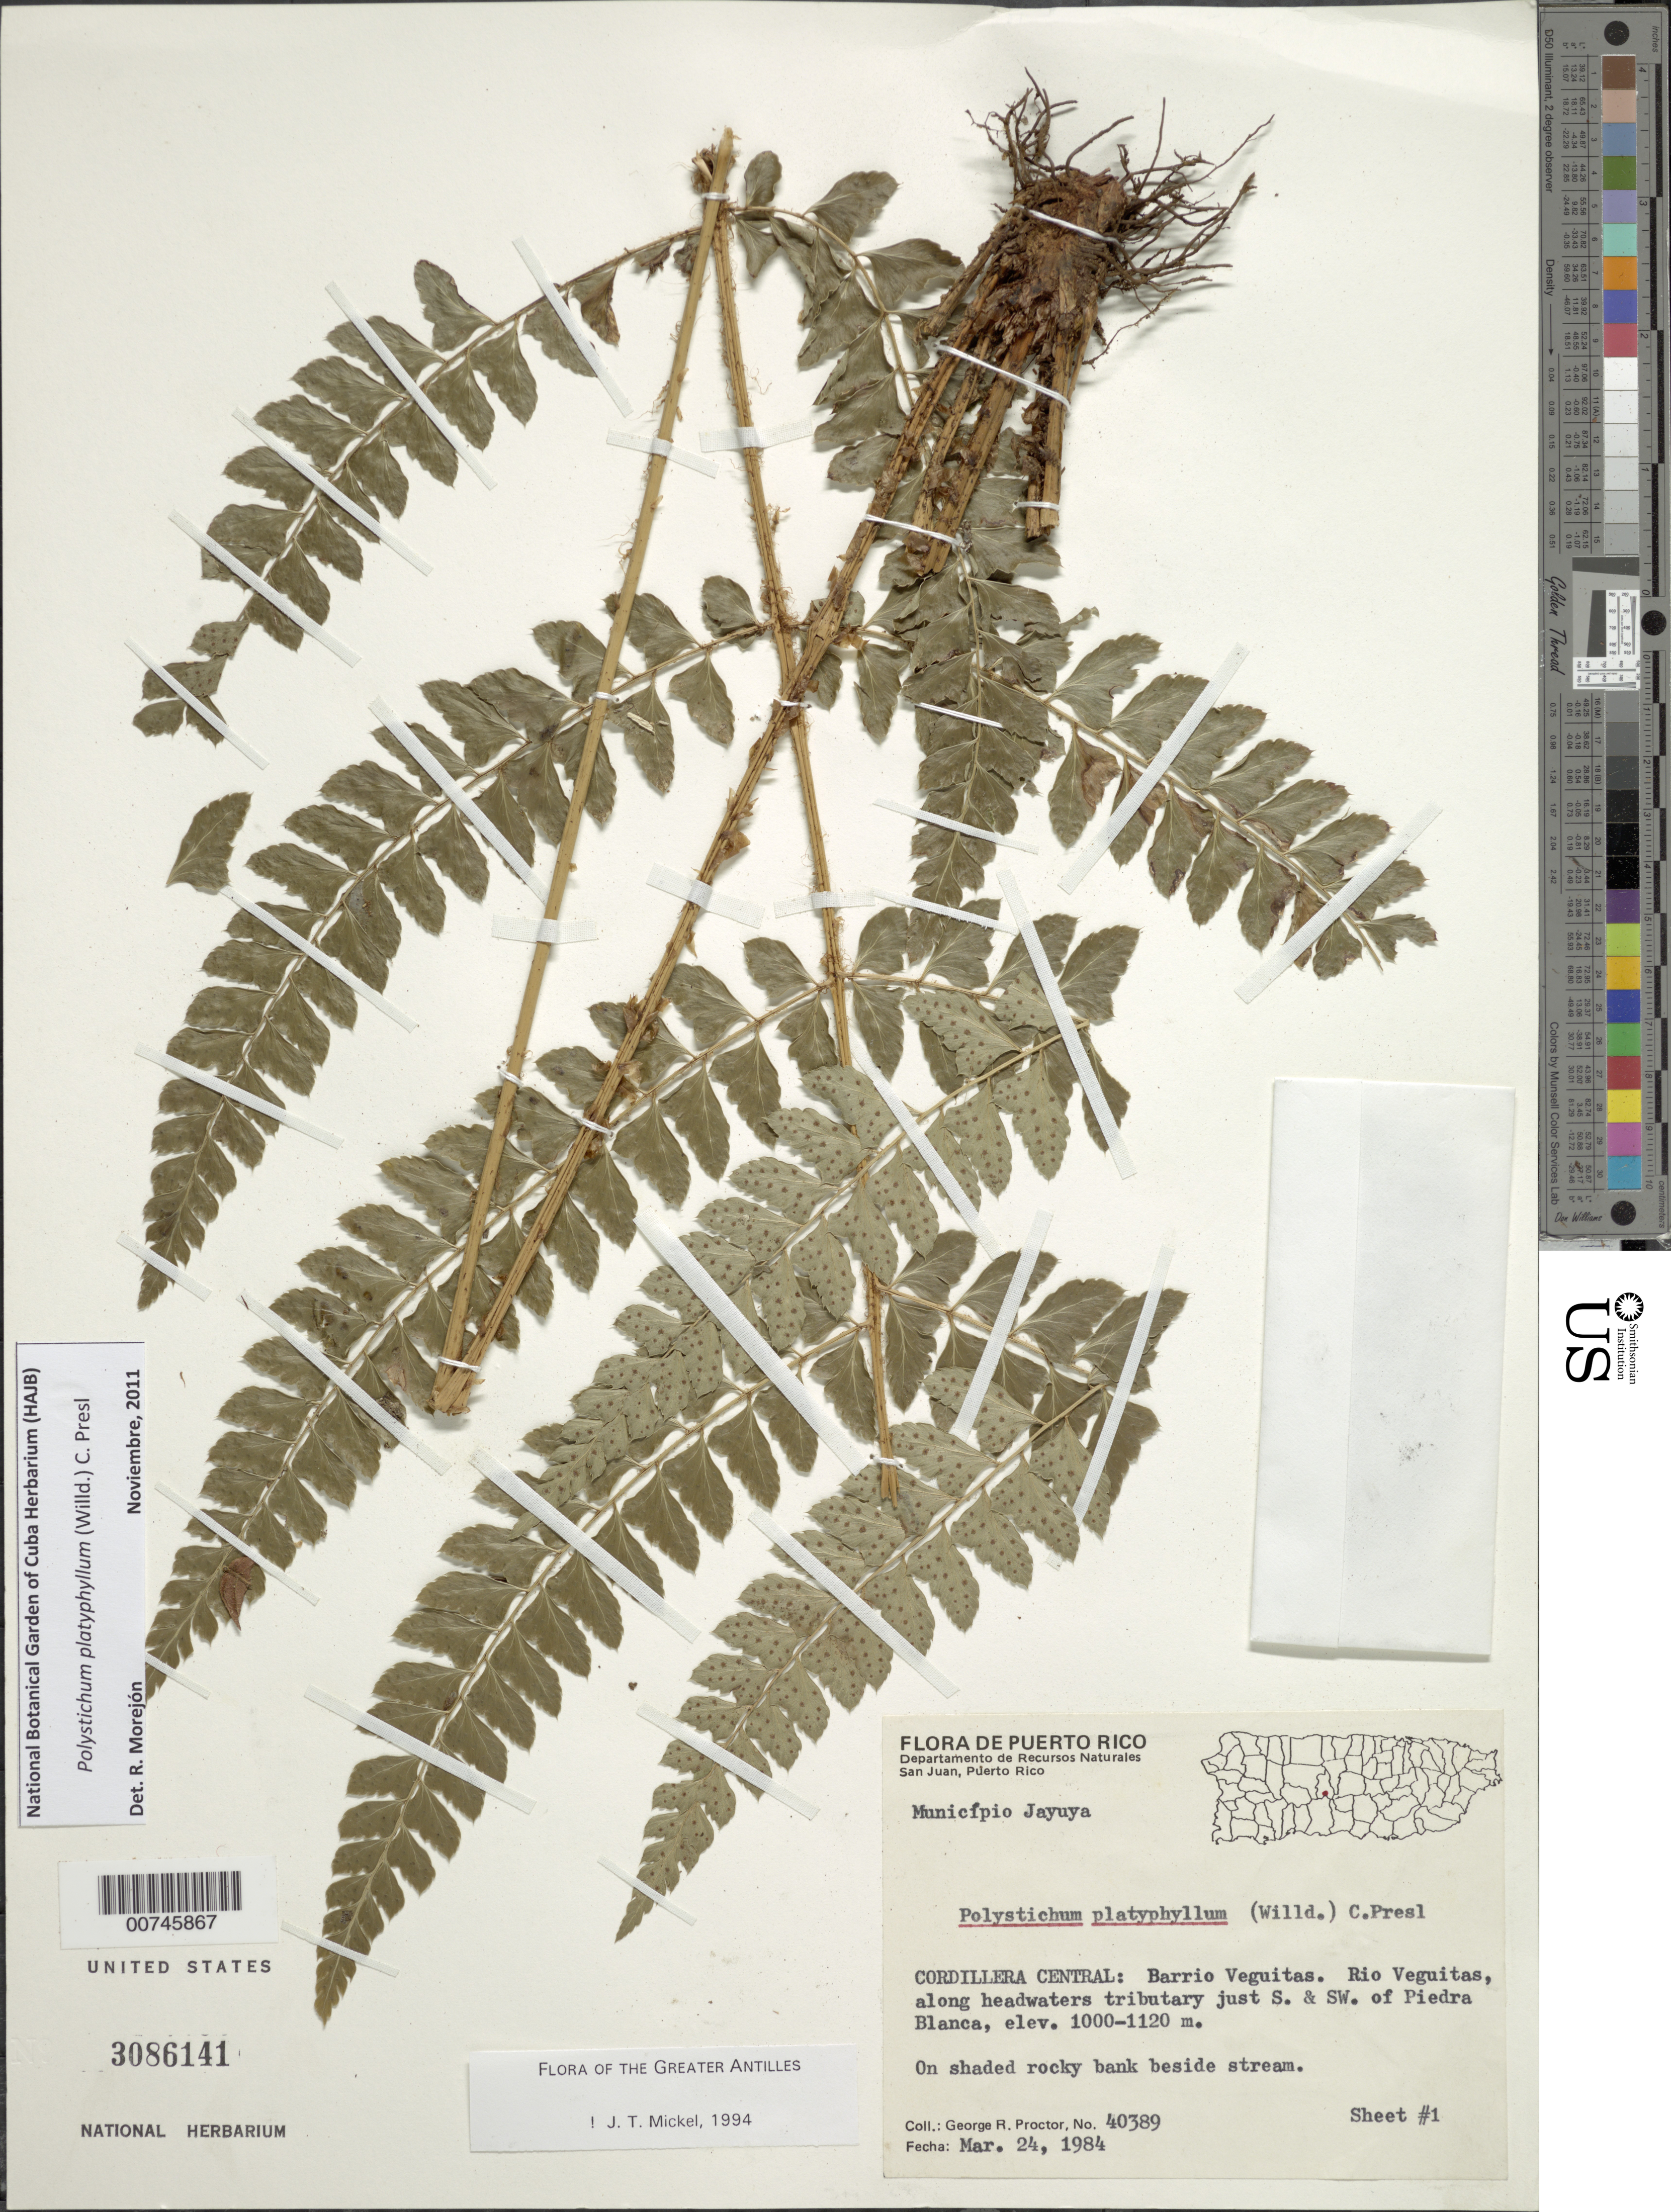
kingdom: Plantae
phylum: Tracheophyta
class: Polypodiopsida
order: Polypodiales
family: Dryopteridaceae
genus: Polystichum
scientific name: Polystichum platyphyllum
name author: (Willd.) C. Presl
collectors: G. R. Proctor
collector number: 40389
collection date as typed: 24 Mar 1984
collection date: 1984-03-24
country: Puerto Rico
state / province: Jayuya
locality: Cordillera Central: Barrio Veguitas. Río Veguitas, along headwaters tributary just S & SW of Piedra Blanca, Municipio Jayuya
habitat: On shaded rocky bank beside stream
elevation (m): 1000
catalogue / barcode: US 3086141